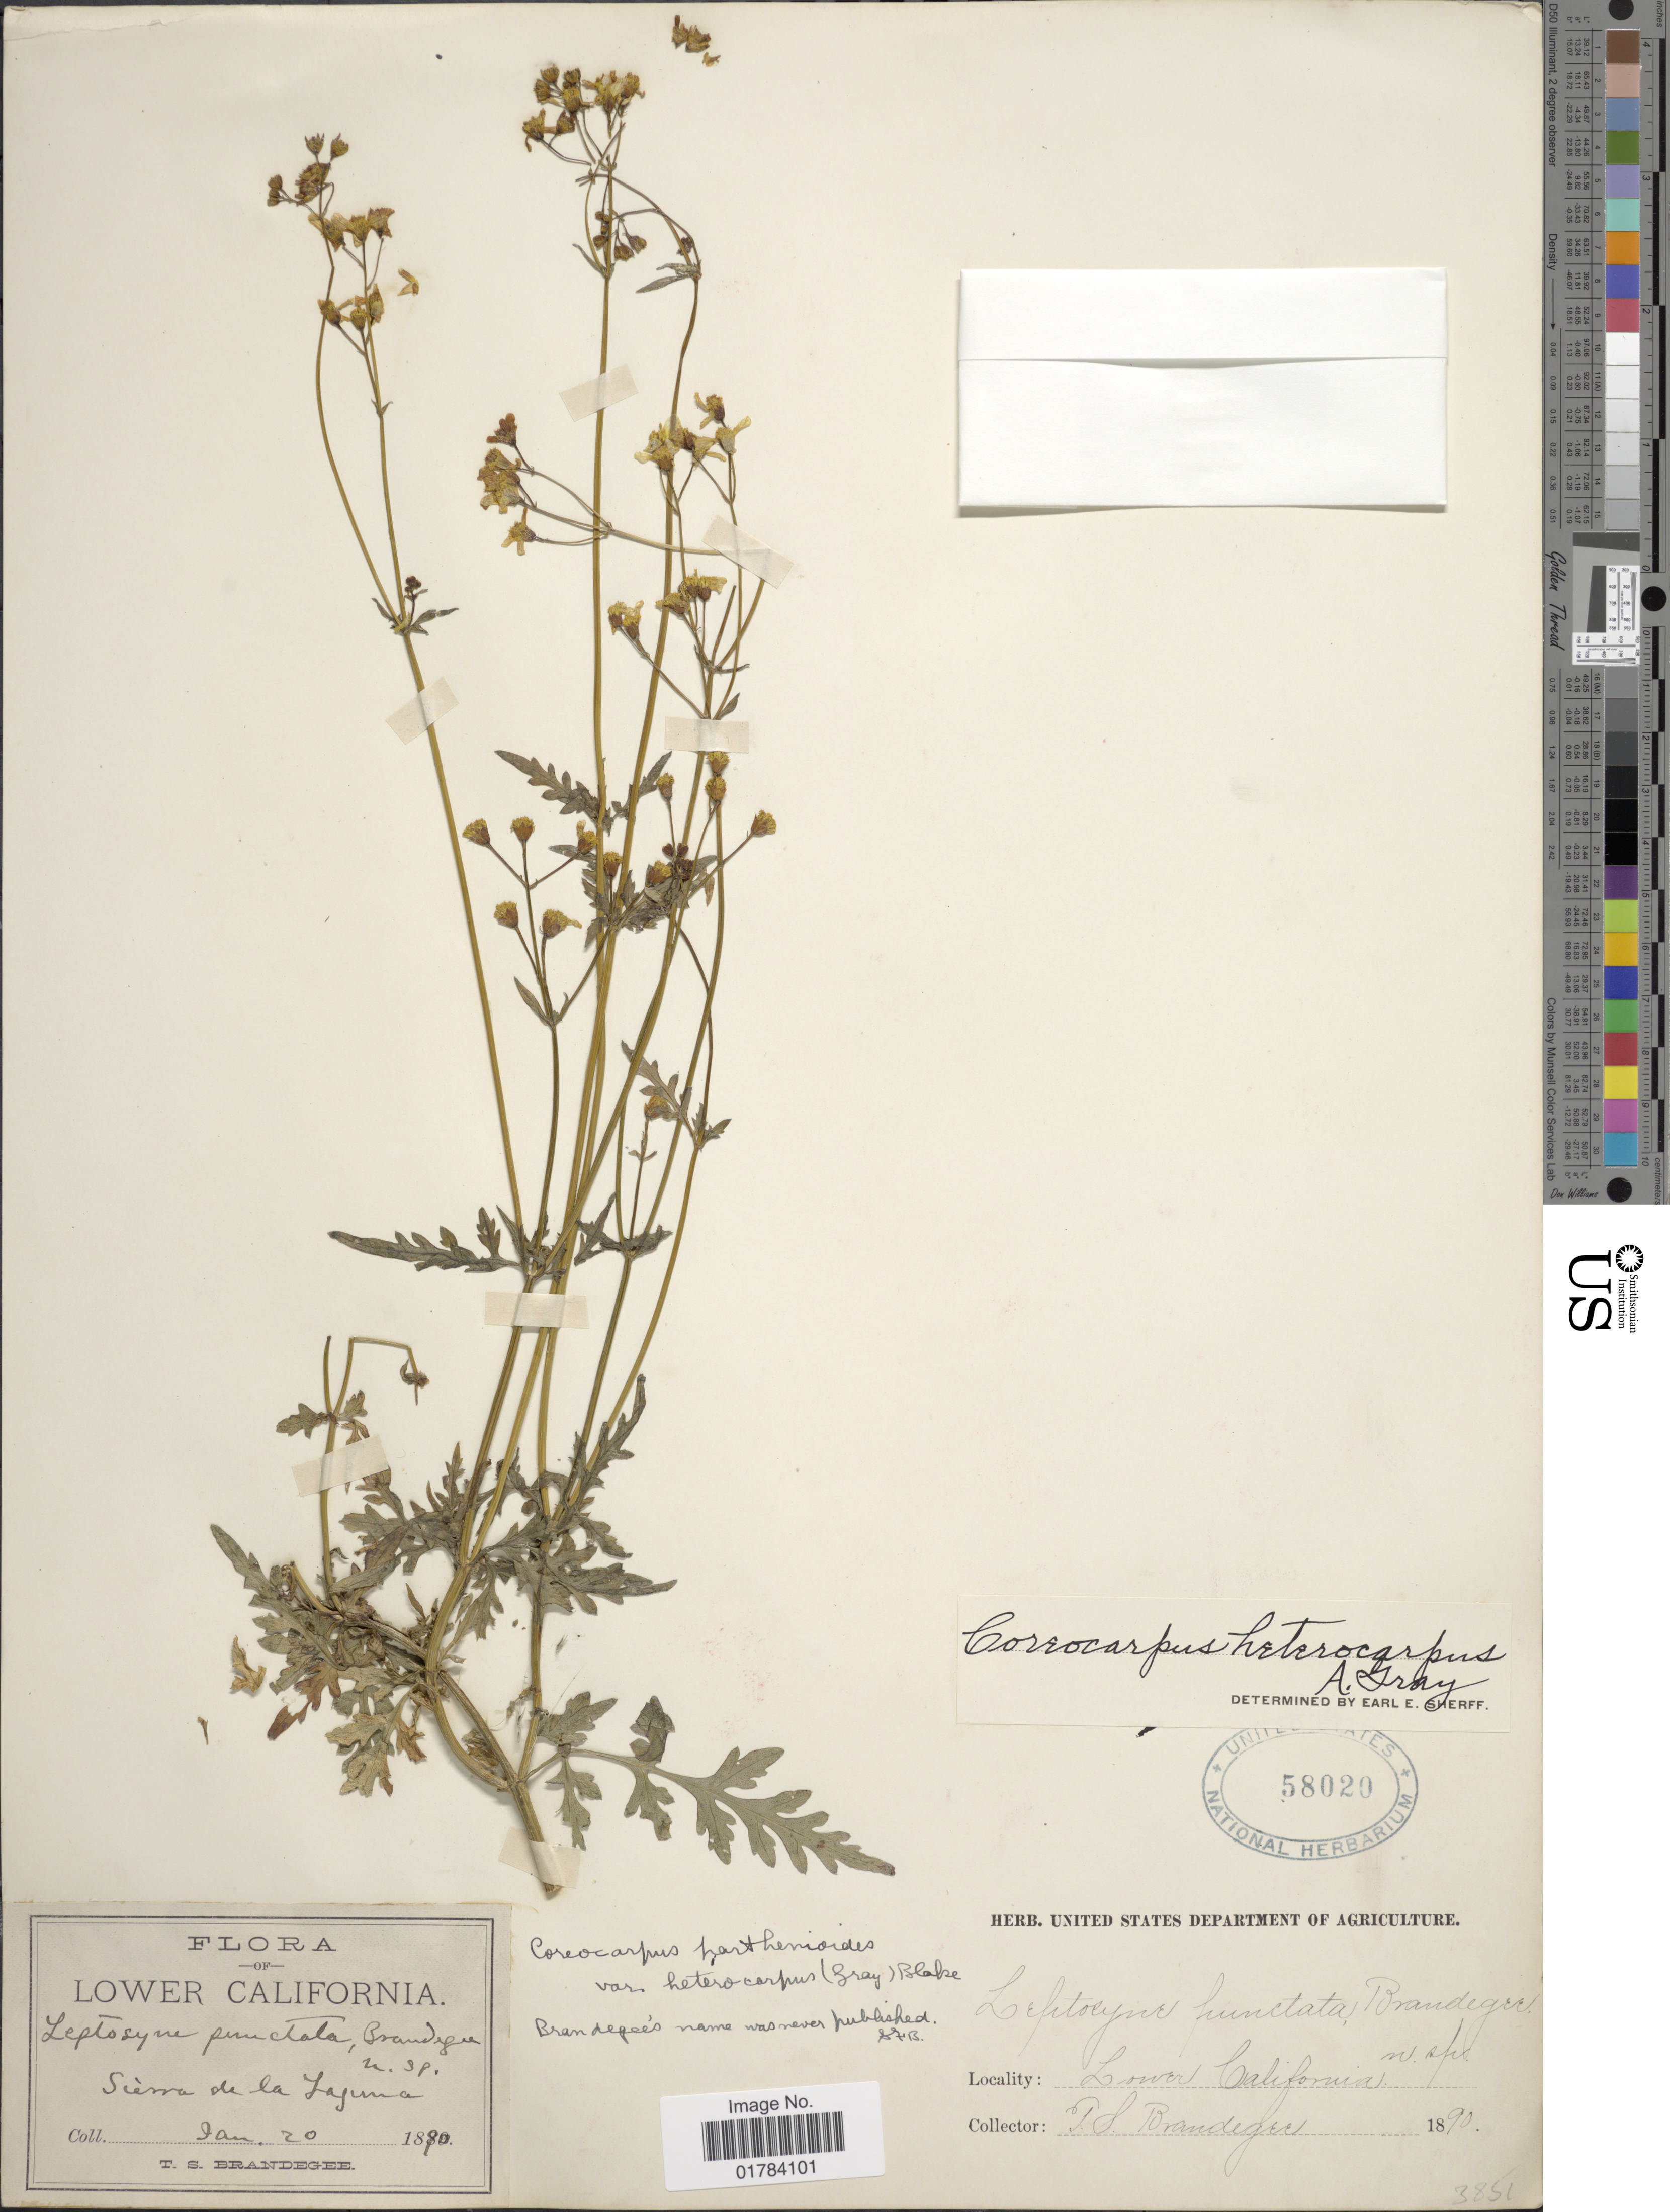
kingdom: Plantae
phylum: Tracheophyta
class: Magnoliopsida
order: Asterales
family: Asteraceae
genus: Coreocarpus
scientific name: Coreocarpus parthenioides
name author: Benth.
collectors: T. S. Brandegee (herbarium)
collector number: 2851?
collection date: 1890-01-20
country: Mexico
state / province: Baja California Sur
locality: Lower California, Sierra de la Laguna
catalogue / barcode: US 58020